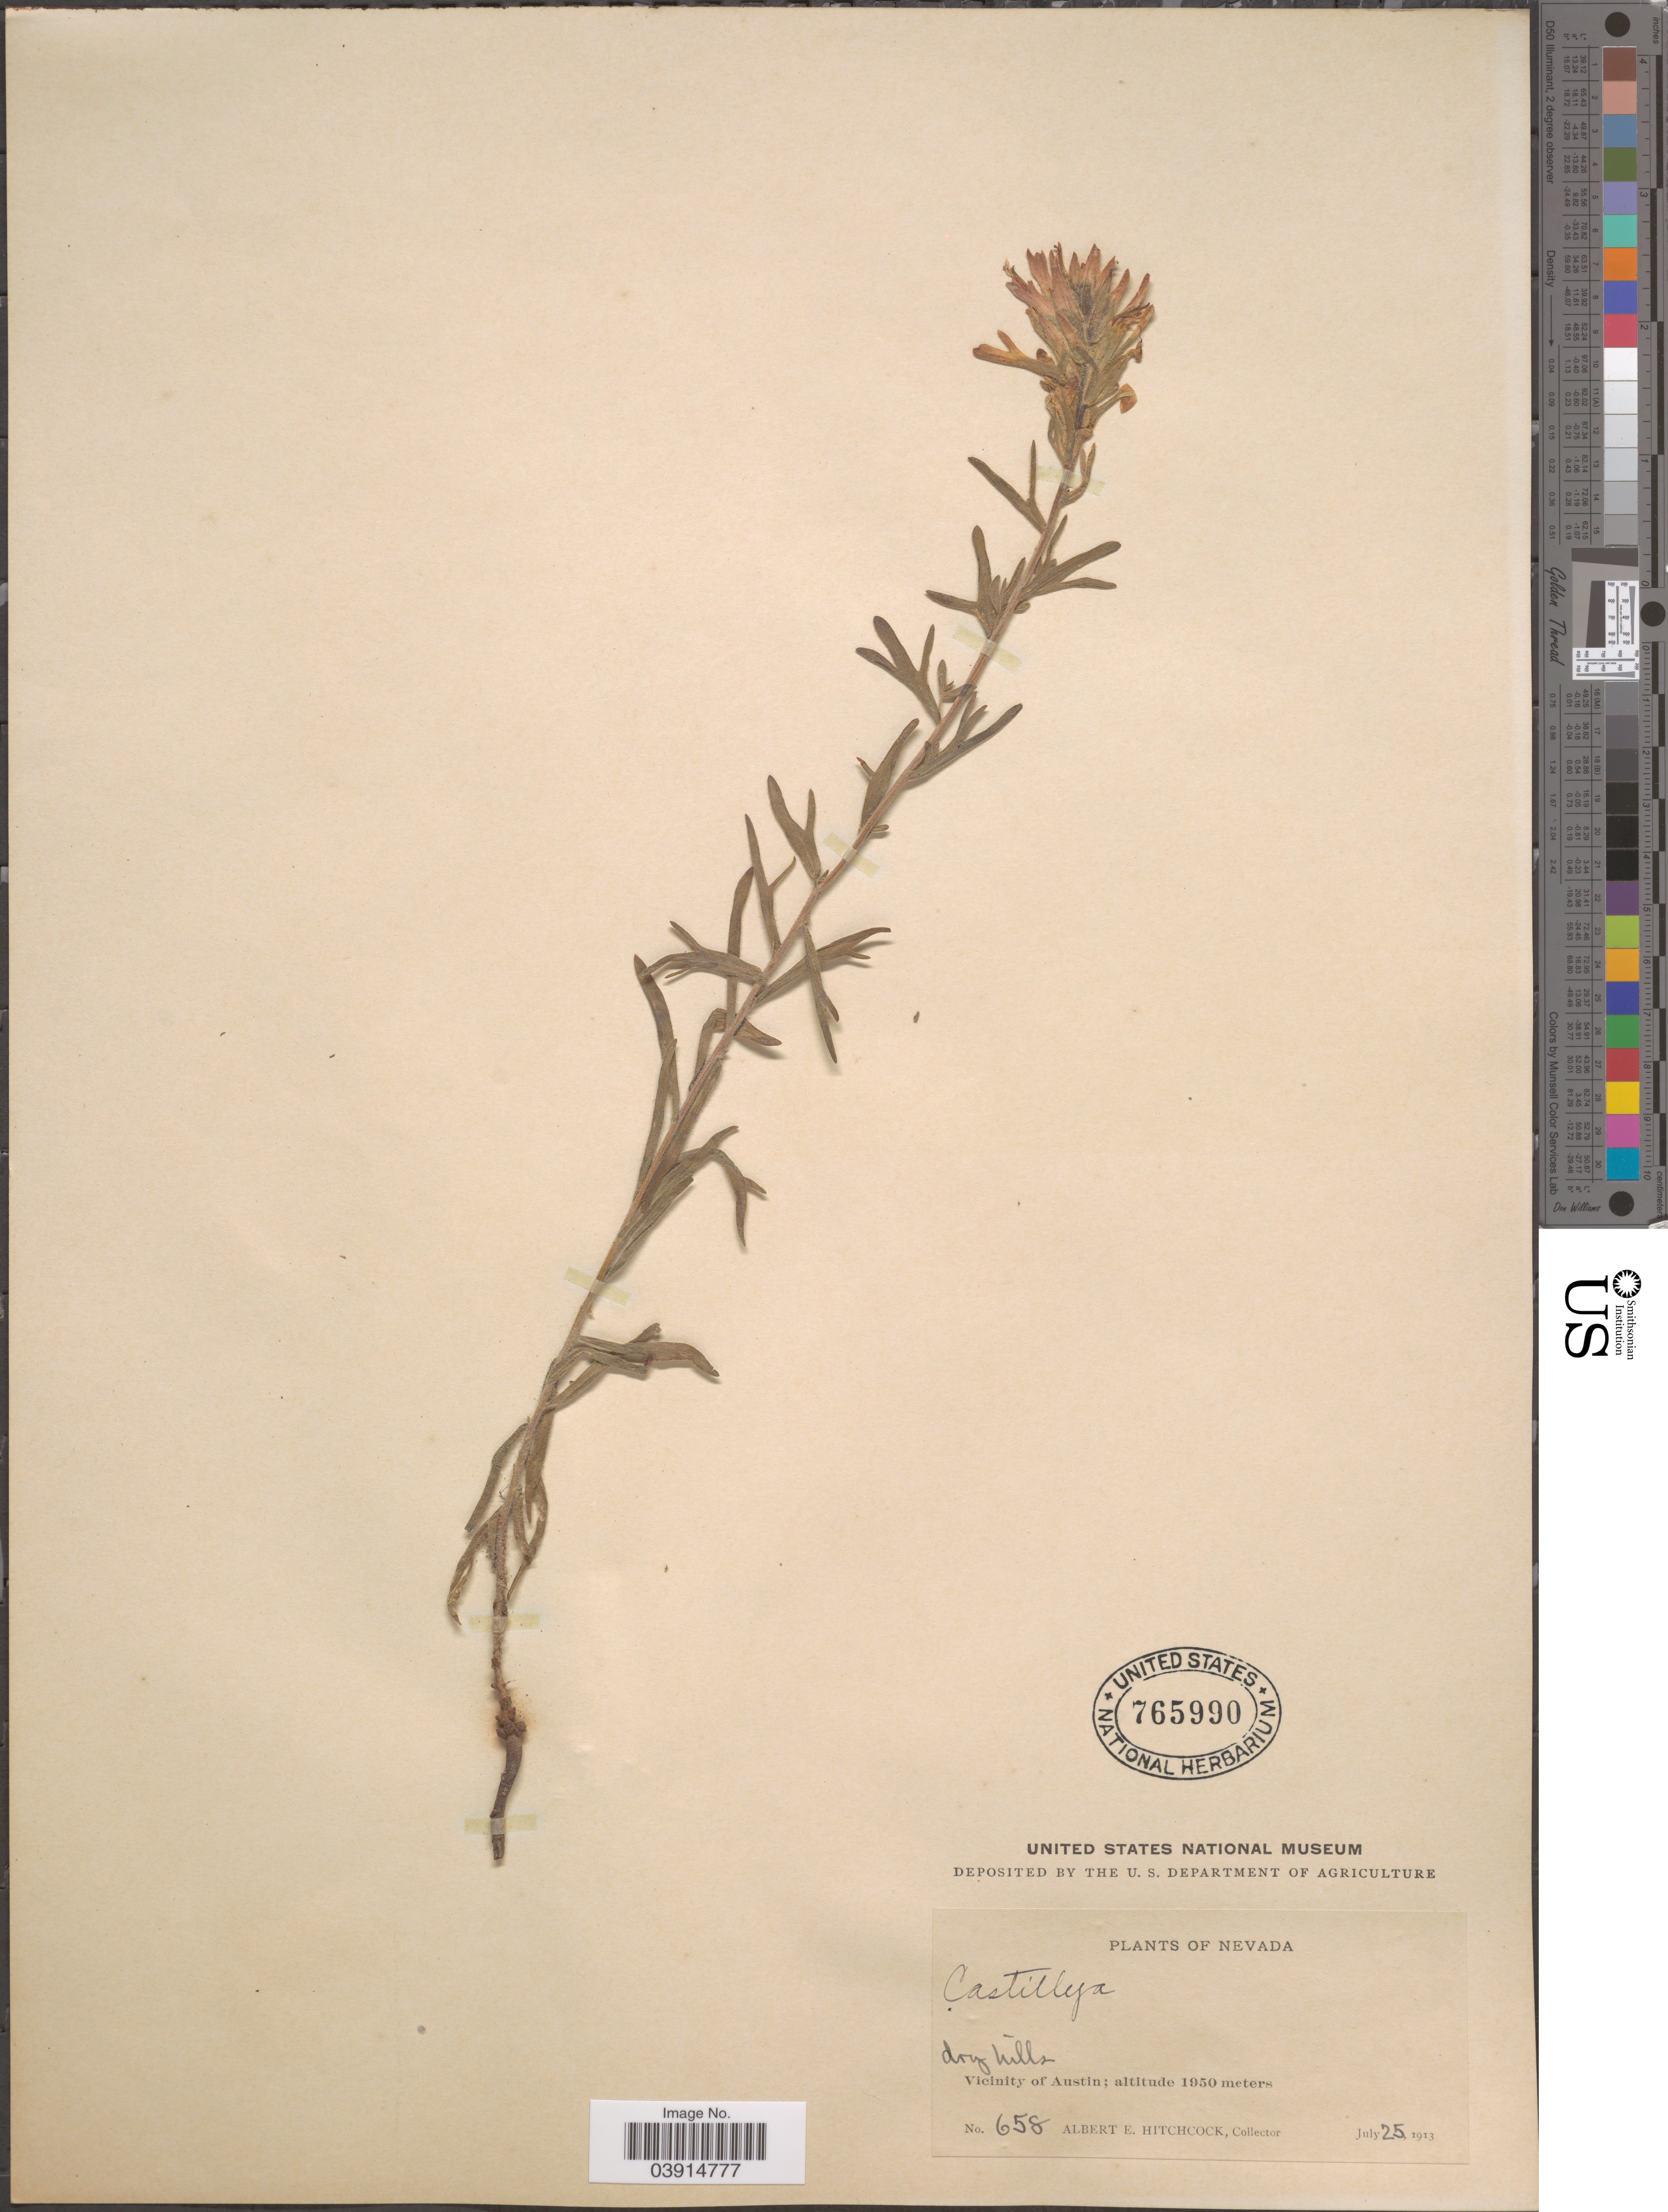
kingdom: Plantae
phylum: Tracheophyta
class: Magnoliopsida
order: Lamiales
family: Orobanchaceae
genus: Castilleja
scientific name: Castilleja sp.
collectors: A. Hitchcock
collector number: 658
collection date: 1913-07-25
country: United States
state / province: Nevada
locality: Vicinity of Austin.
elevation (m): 1950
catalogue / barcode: US 765990